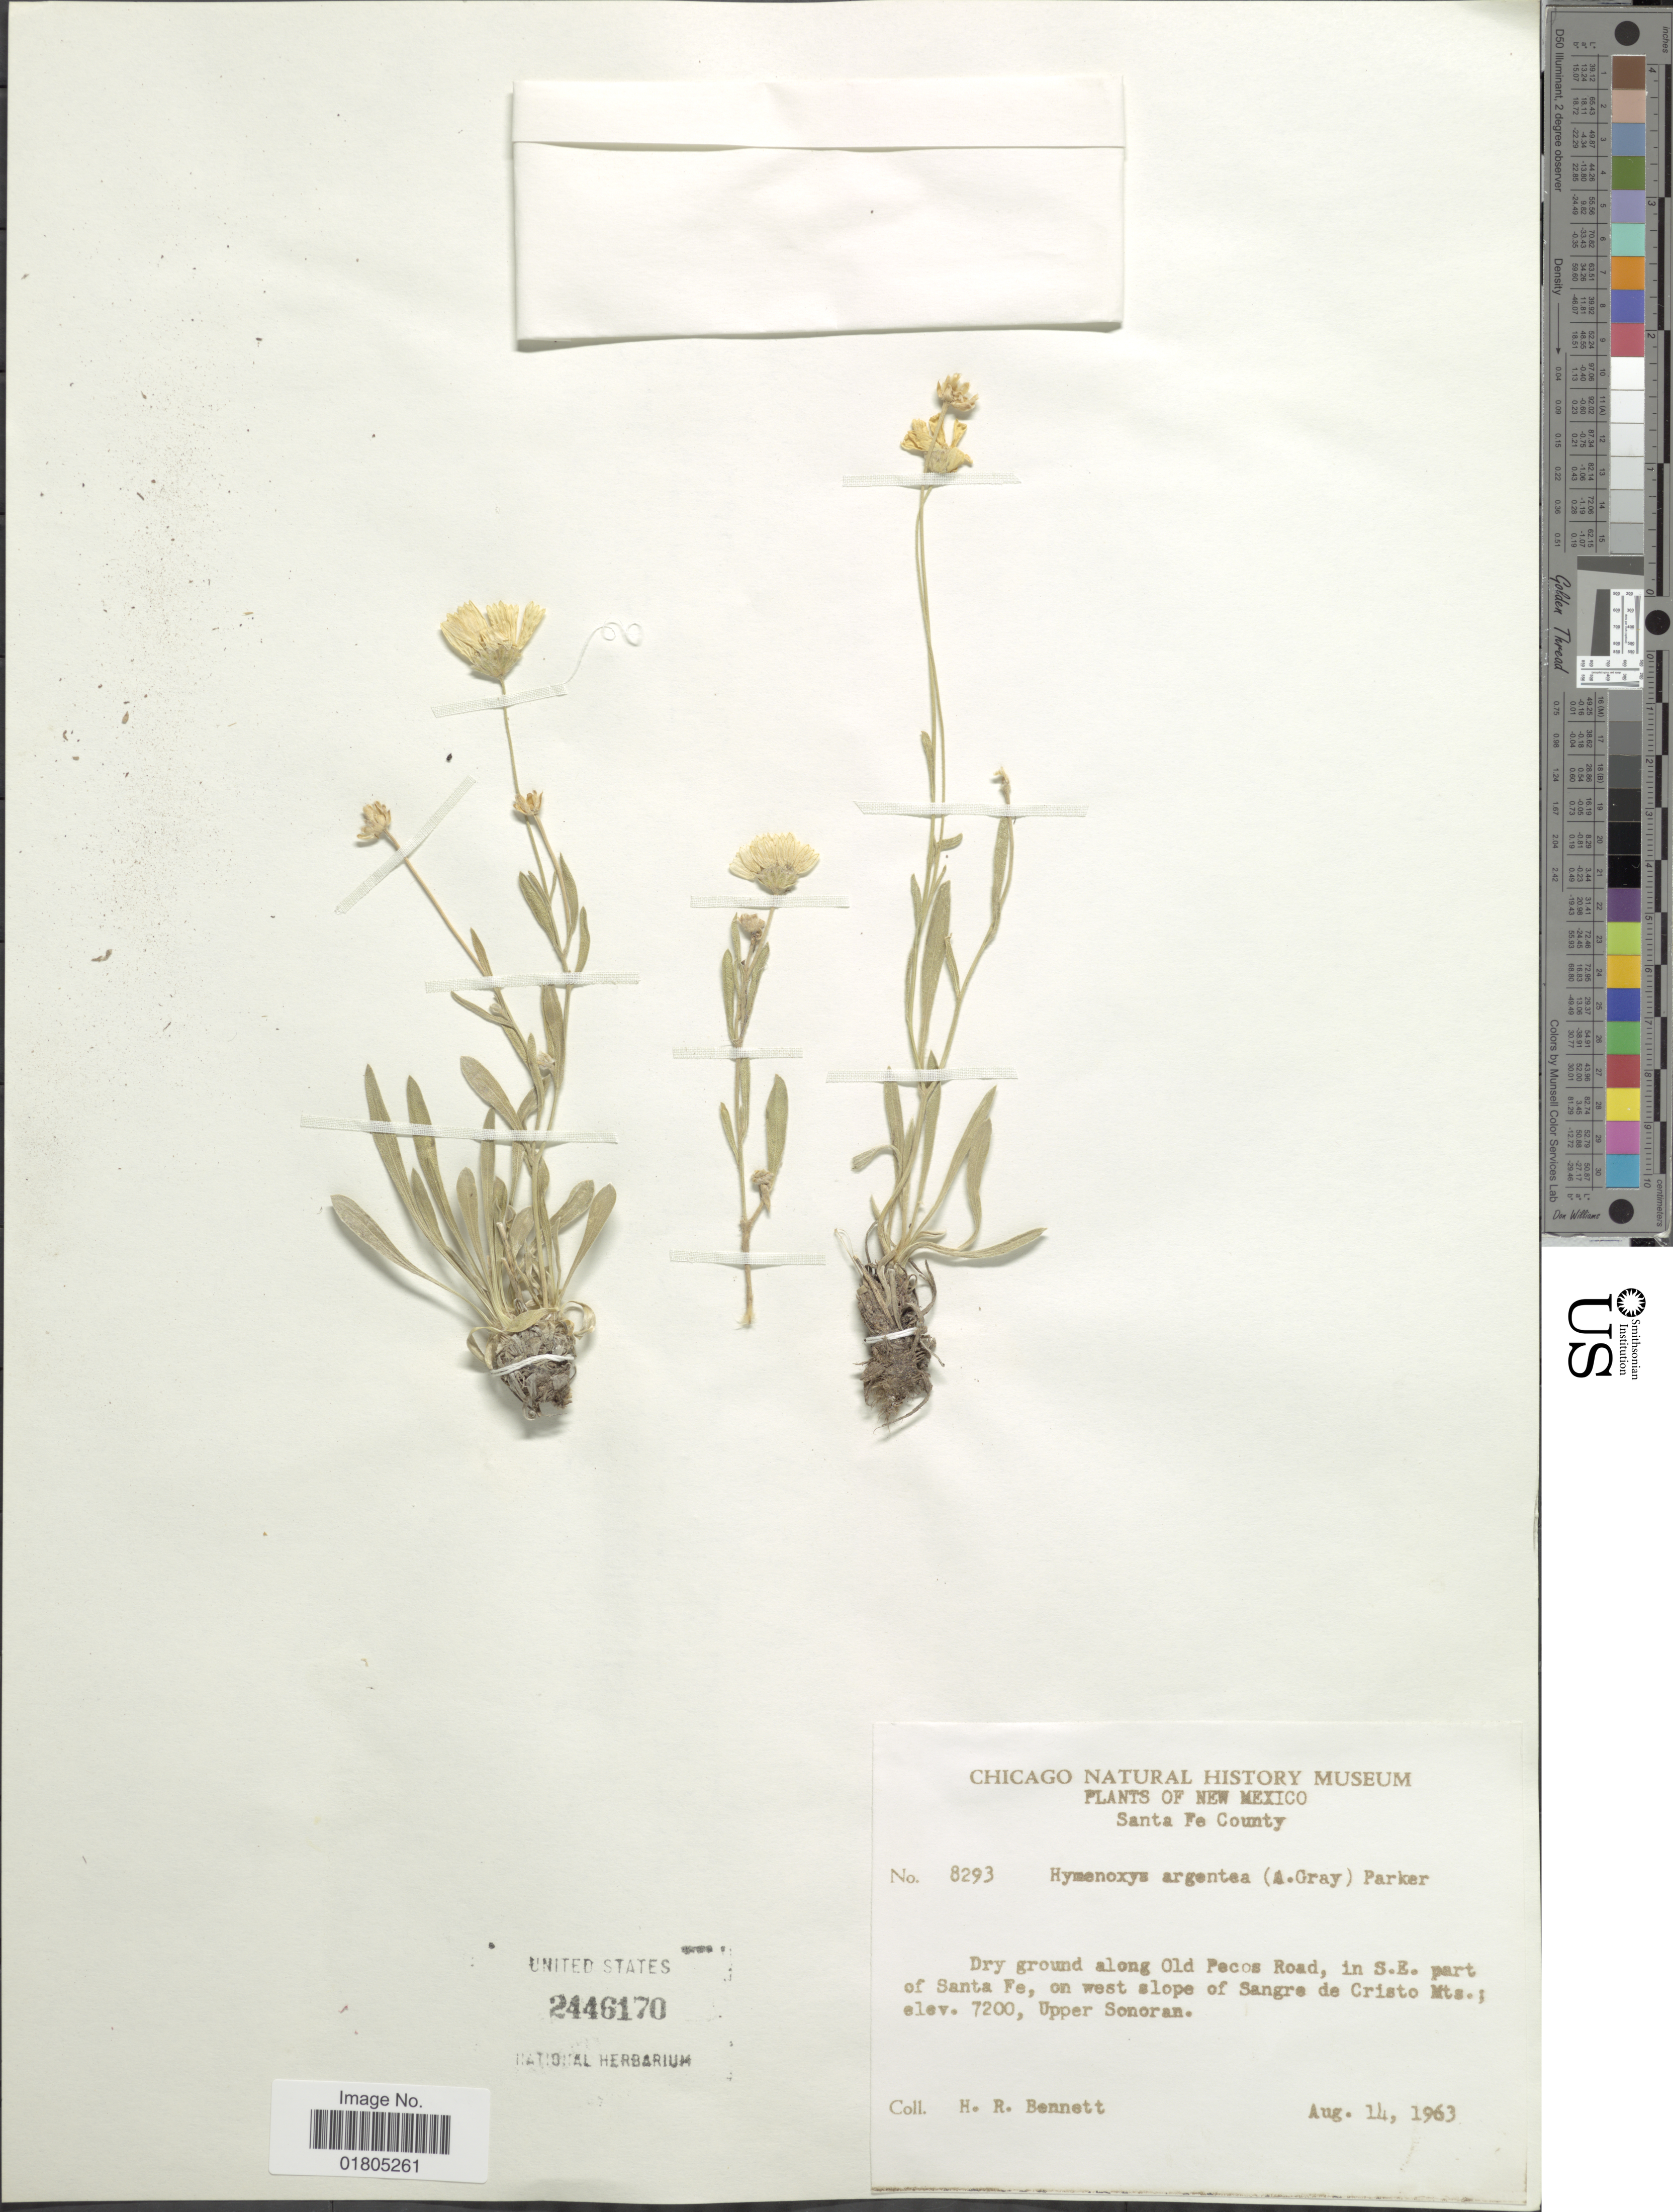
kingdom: Plantae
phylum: Tracheophyta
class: Magnoliopsida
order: Asterales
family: Asteraceae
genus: Actinea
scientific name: Actinea argentea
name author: (A. Gray) Kuntze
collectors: H. R. Bennett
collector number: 8293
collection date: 1963-08-14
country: United States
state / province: New Mexico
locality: Santa Fe County, Dry ground along Old Pecos Road, in S. E. part of Santa Fe, on west slope of Sangre de Cristo Mts., Upper Sonoran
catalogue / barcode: US 2446170